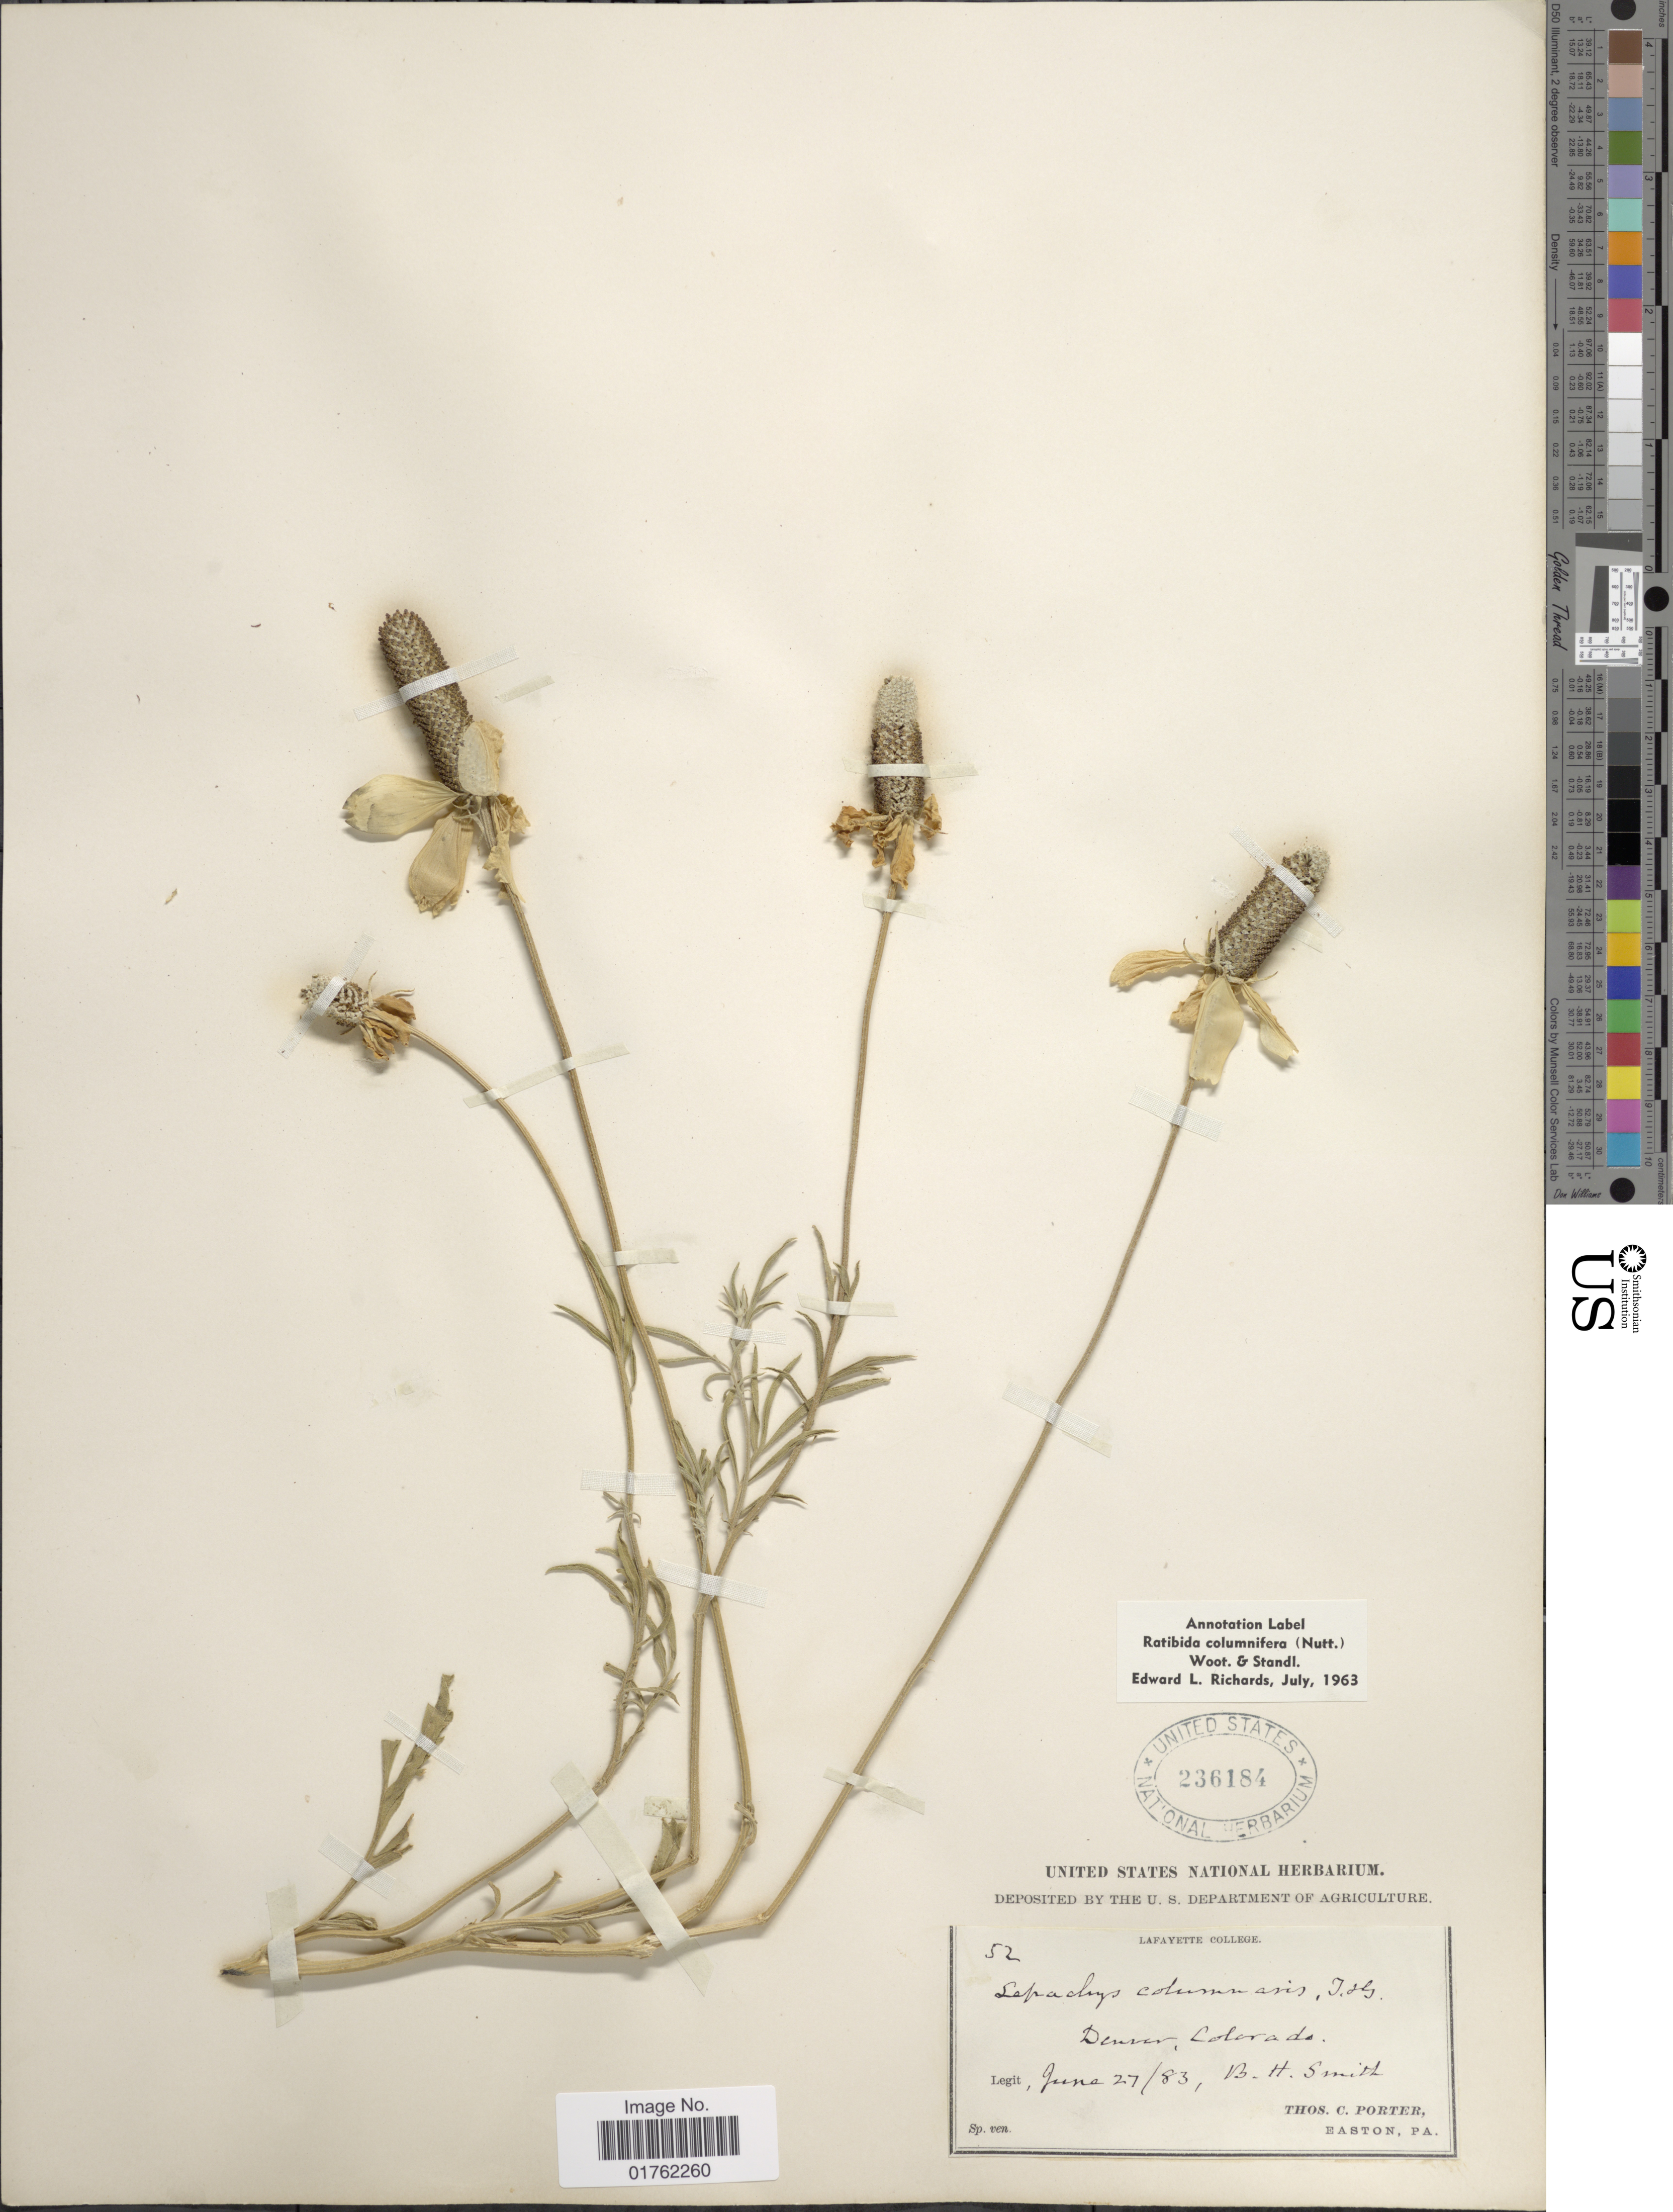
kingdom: Plantae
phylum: Tracheophyta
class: Magnoliopsida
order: Asterales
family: Asteraceae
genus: Ratibida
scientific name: Ratibida columnaris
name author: (Pursh) D. Don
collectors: B. H. Smith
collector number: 52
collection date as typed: Transcribed d/m/y: 27/6/83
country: United States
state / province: Colorado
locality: Denver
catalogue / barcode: US 236184